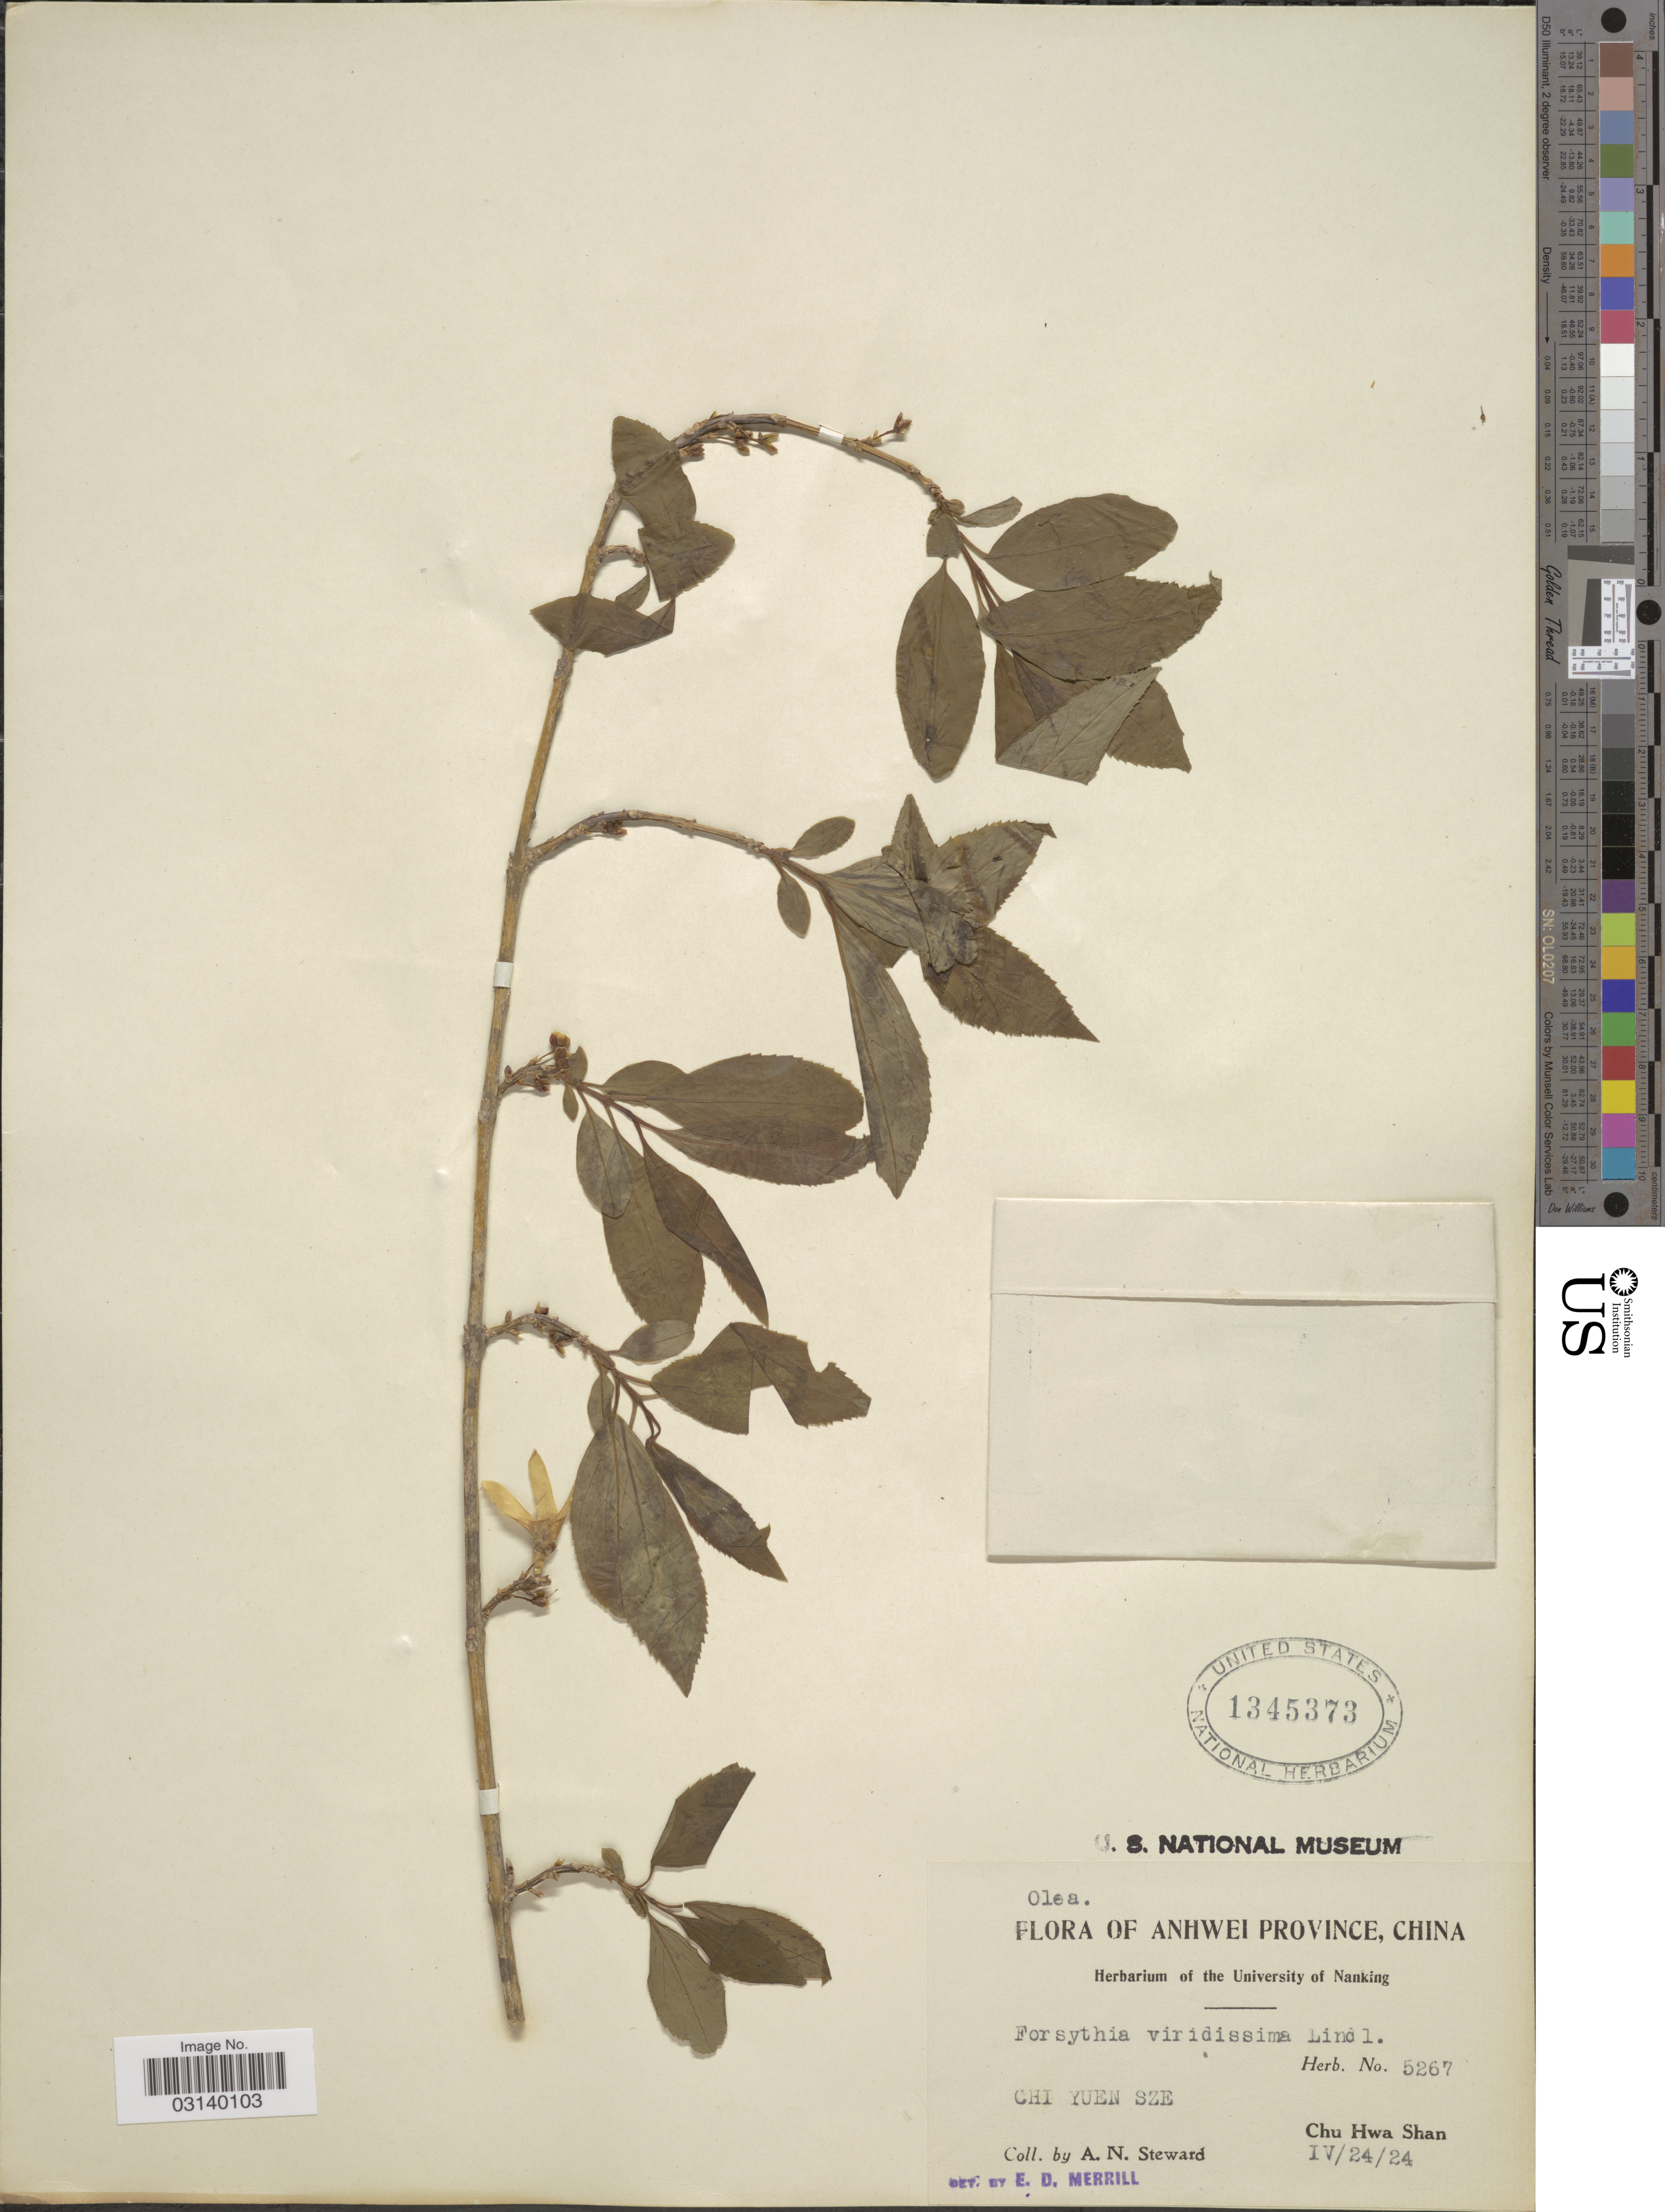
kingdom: Plantae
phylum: Tracheophyta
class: Magnoliopsida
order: Lamiales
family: Oleaceae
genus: Forsythia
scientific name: Forsythia viridissima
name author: Lindl.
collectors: A. N. Steward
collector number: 5267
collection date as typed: Transcribed d/m/y: 24/4/24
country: China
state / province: Anhui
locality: Anhwei Province. Chi Yuen Sze. Chu Hwa Shan.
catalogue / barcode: US 1345373